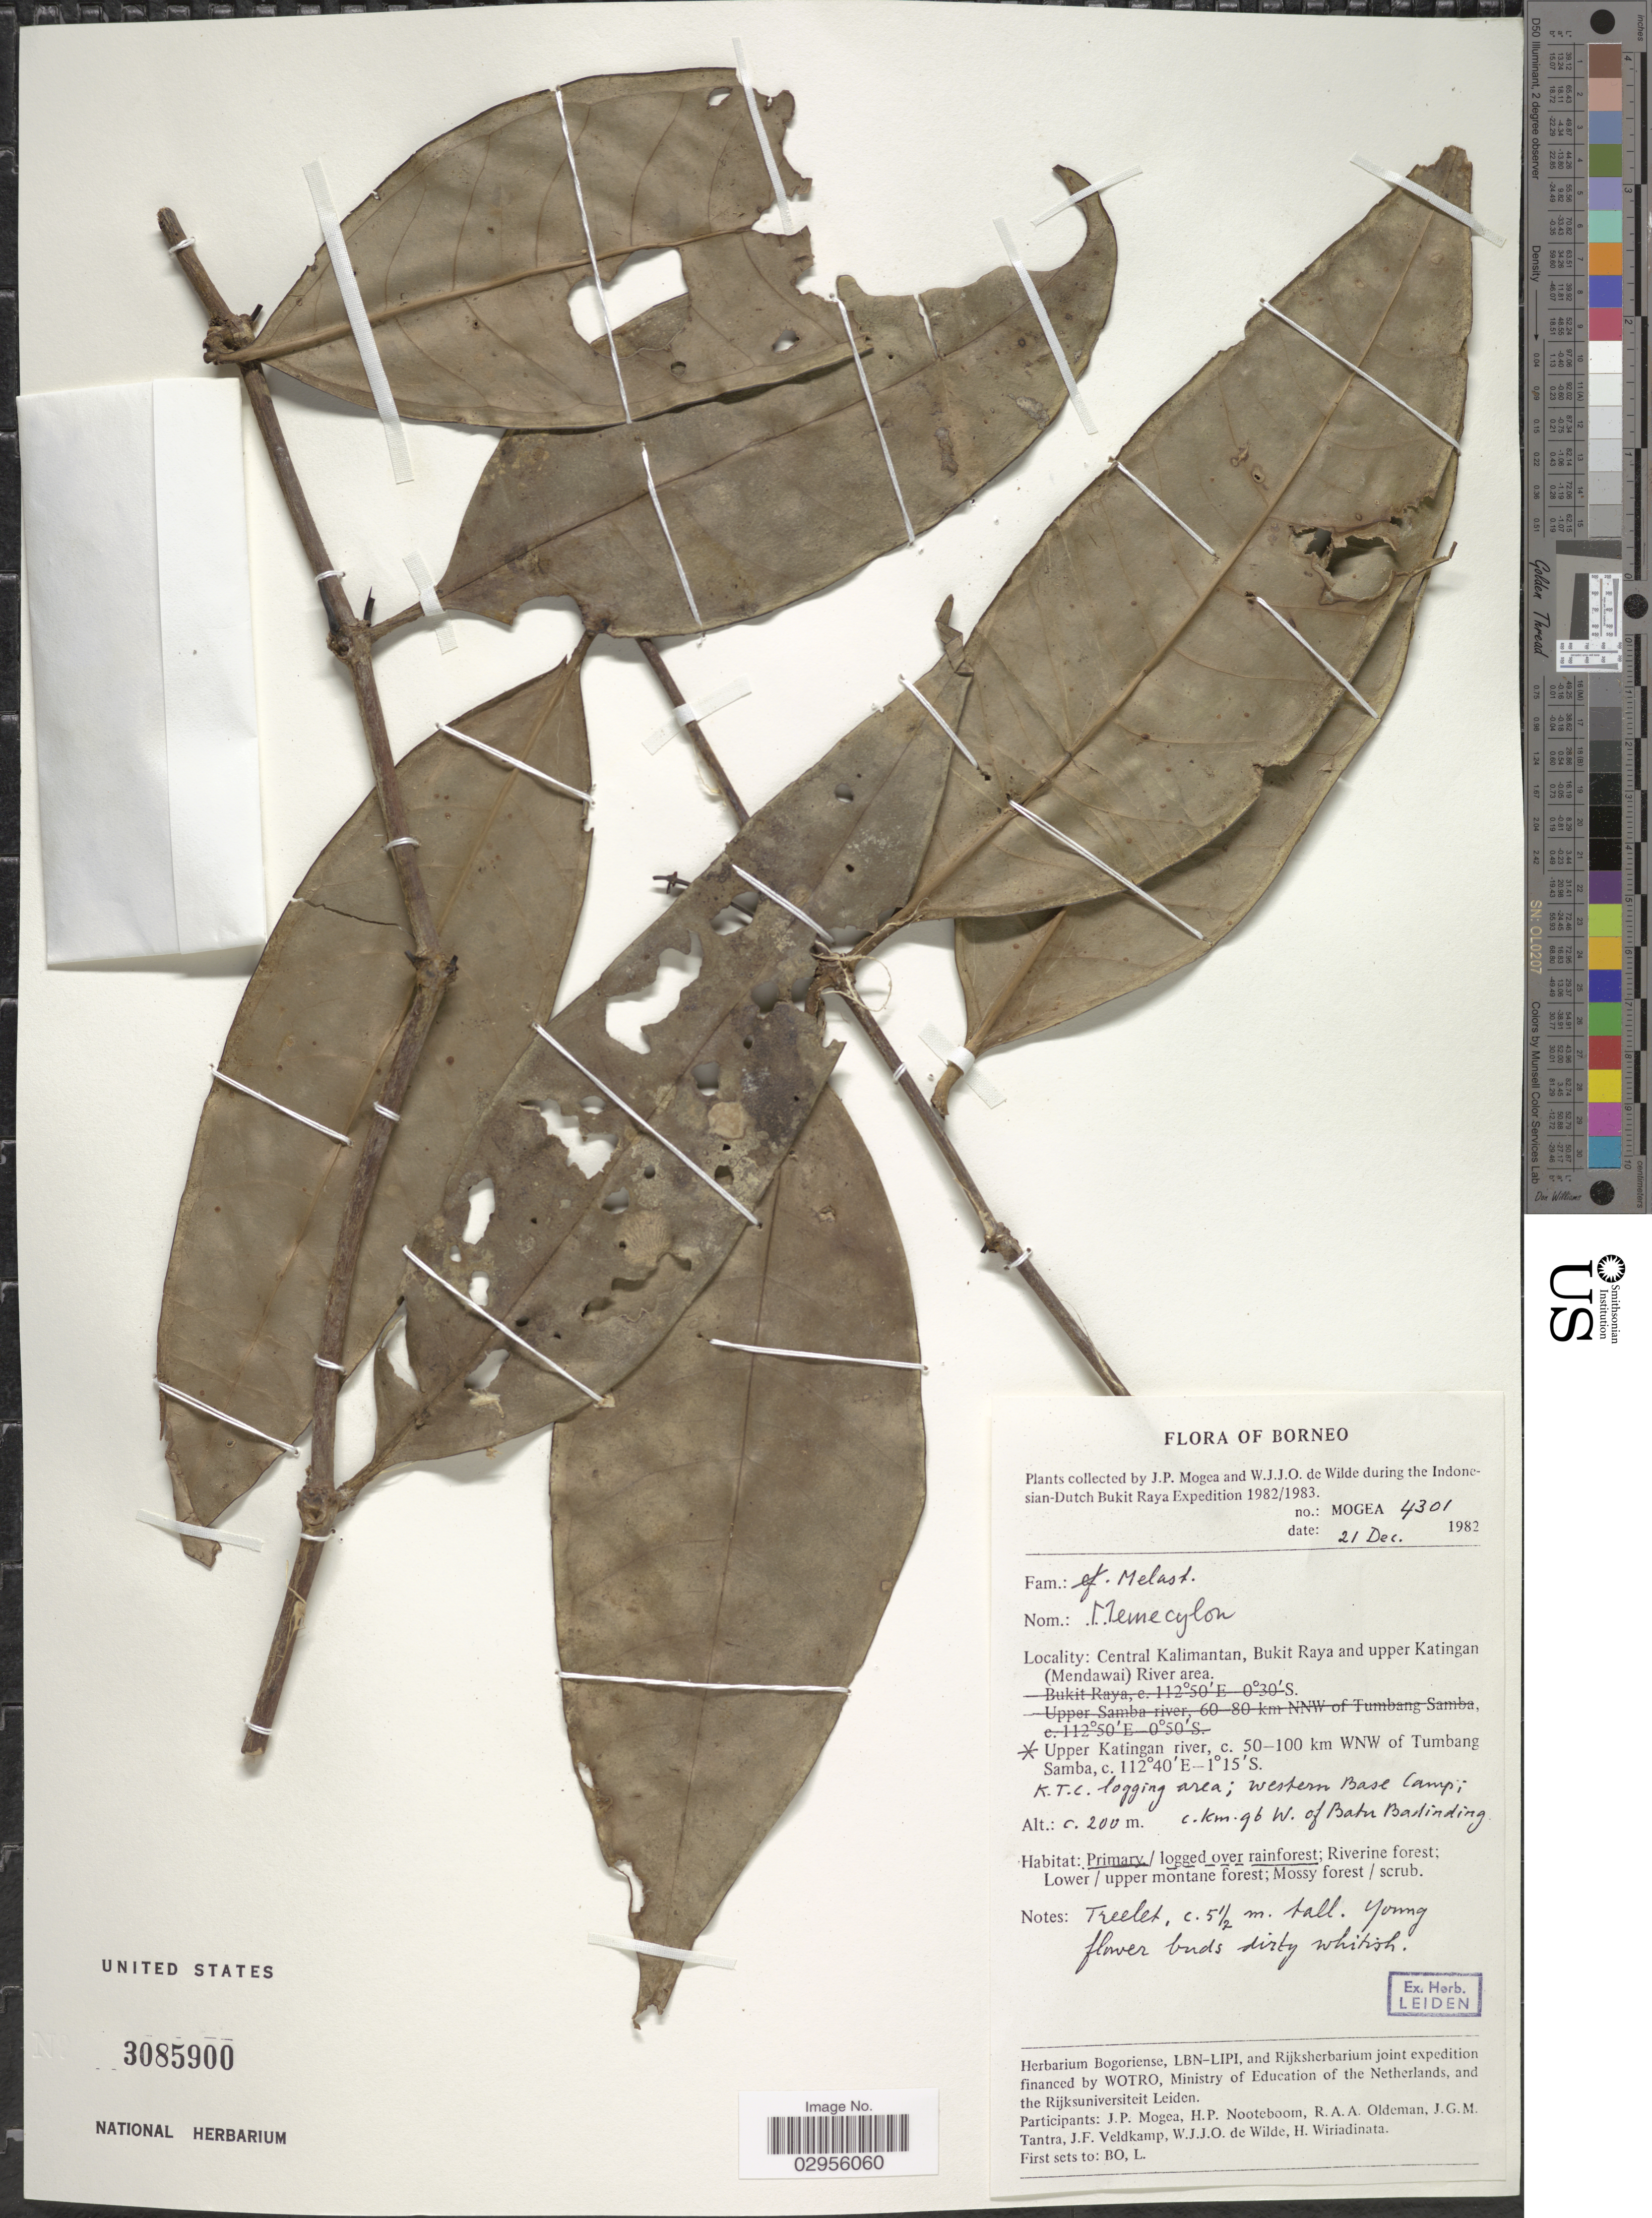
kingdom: Plantae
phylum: Tracheophyta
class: Magnoliopsida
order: Myrtales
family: Melastomataceae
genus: Memecylon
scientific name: Memecylon sp.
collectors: J. Mogea, W. J. de Wilde, H. P. Nooteboom, R. Oldeman & et al.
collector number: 4301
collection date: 1982-12-21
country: Indonesia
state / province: Kalimantan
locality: Borneo. Bukit Raya. Central Kalimantan, Bukit Raya and upper Katingan (Mendawai) River area. Upper Katingan river, c. 50-100 km WNW of Tumbang Samba. K.T.C. logging area; western Base Camp; c. km 96 W. of Batu Badinding.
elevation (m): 200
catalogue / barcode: US 3085900